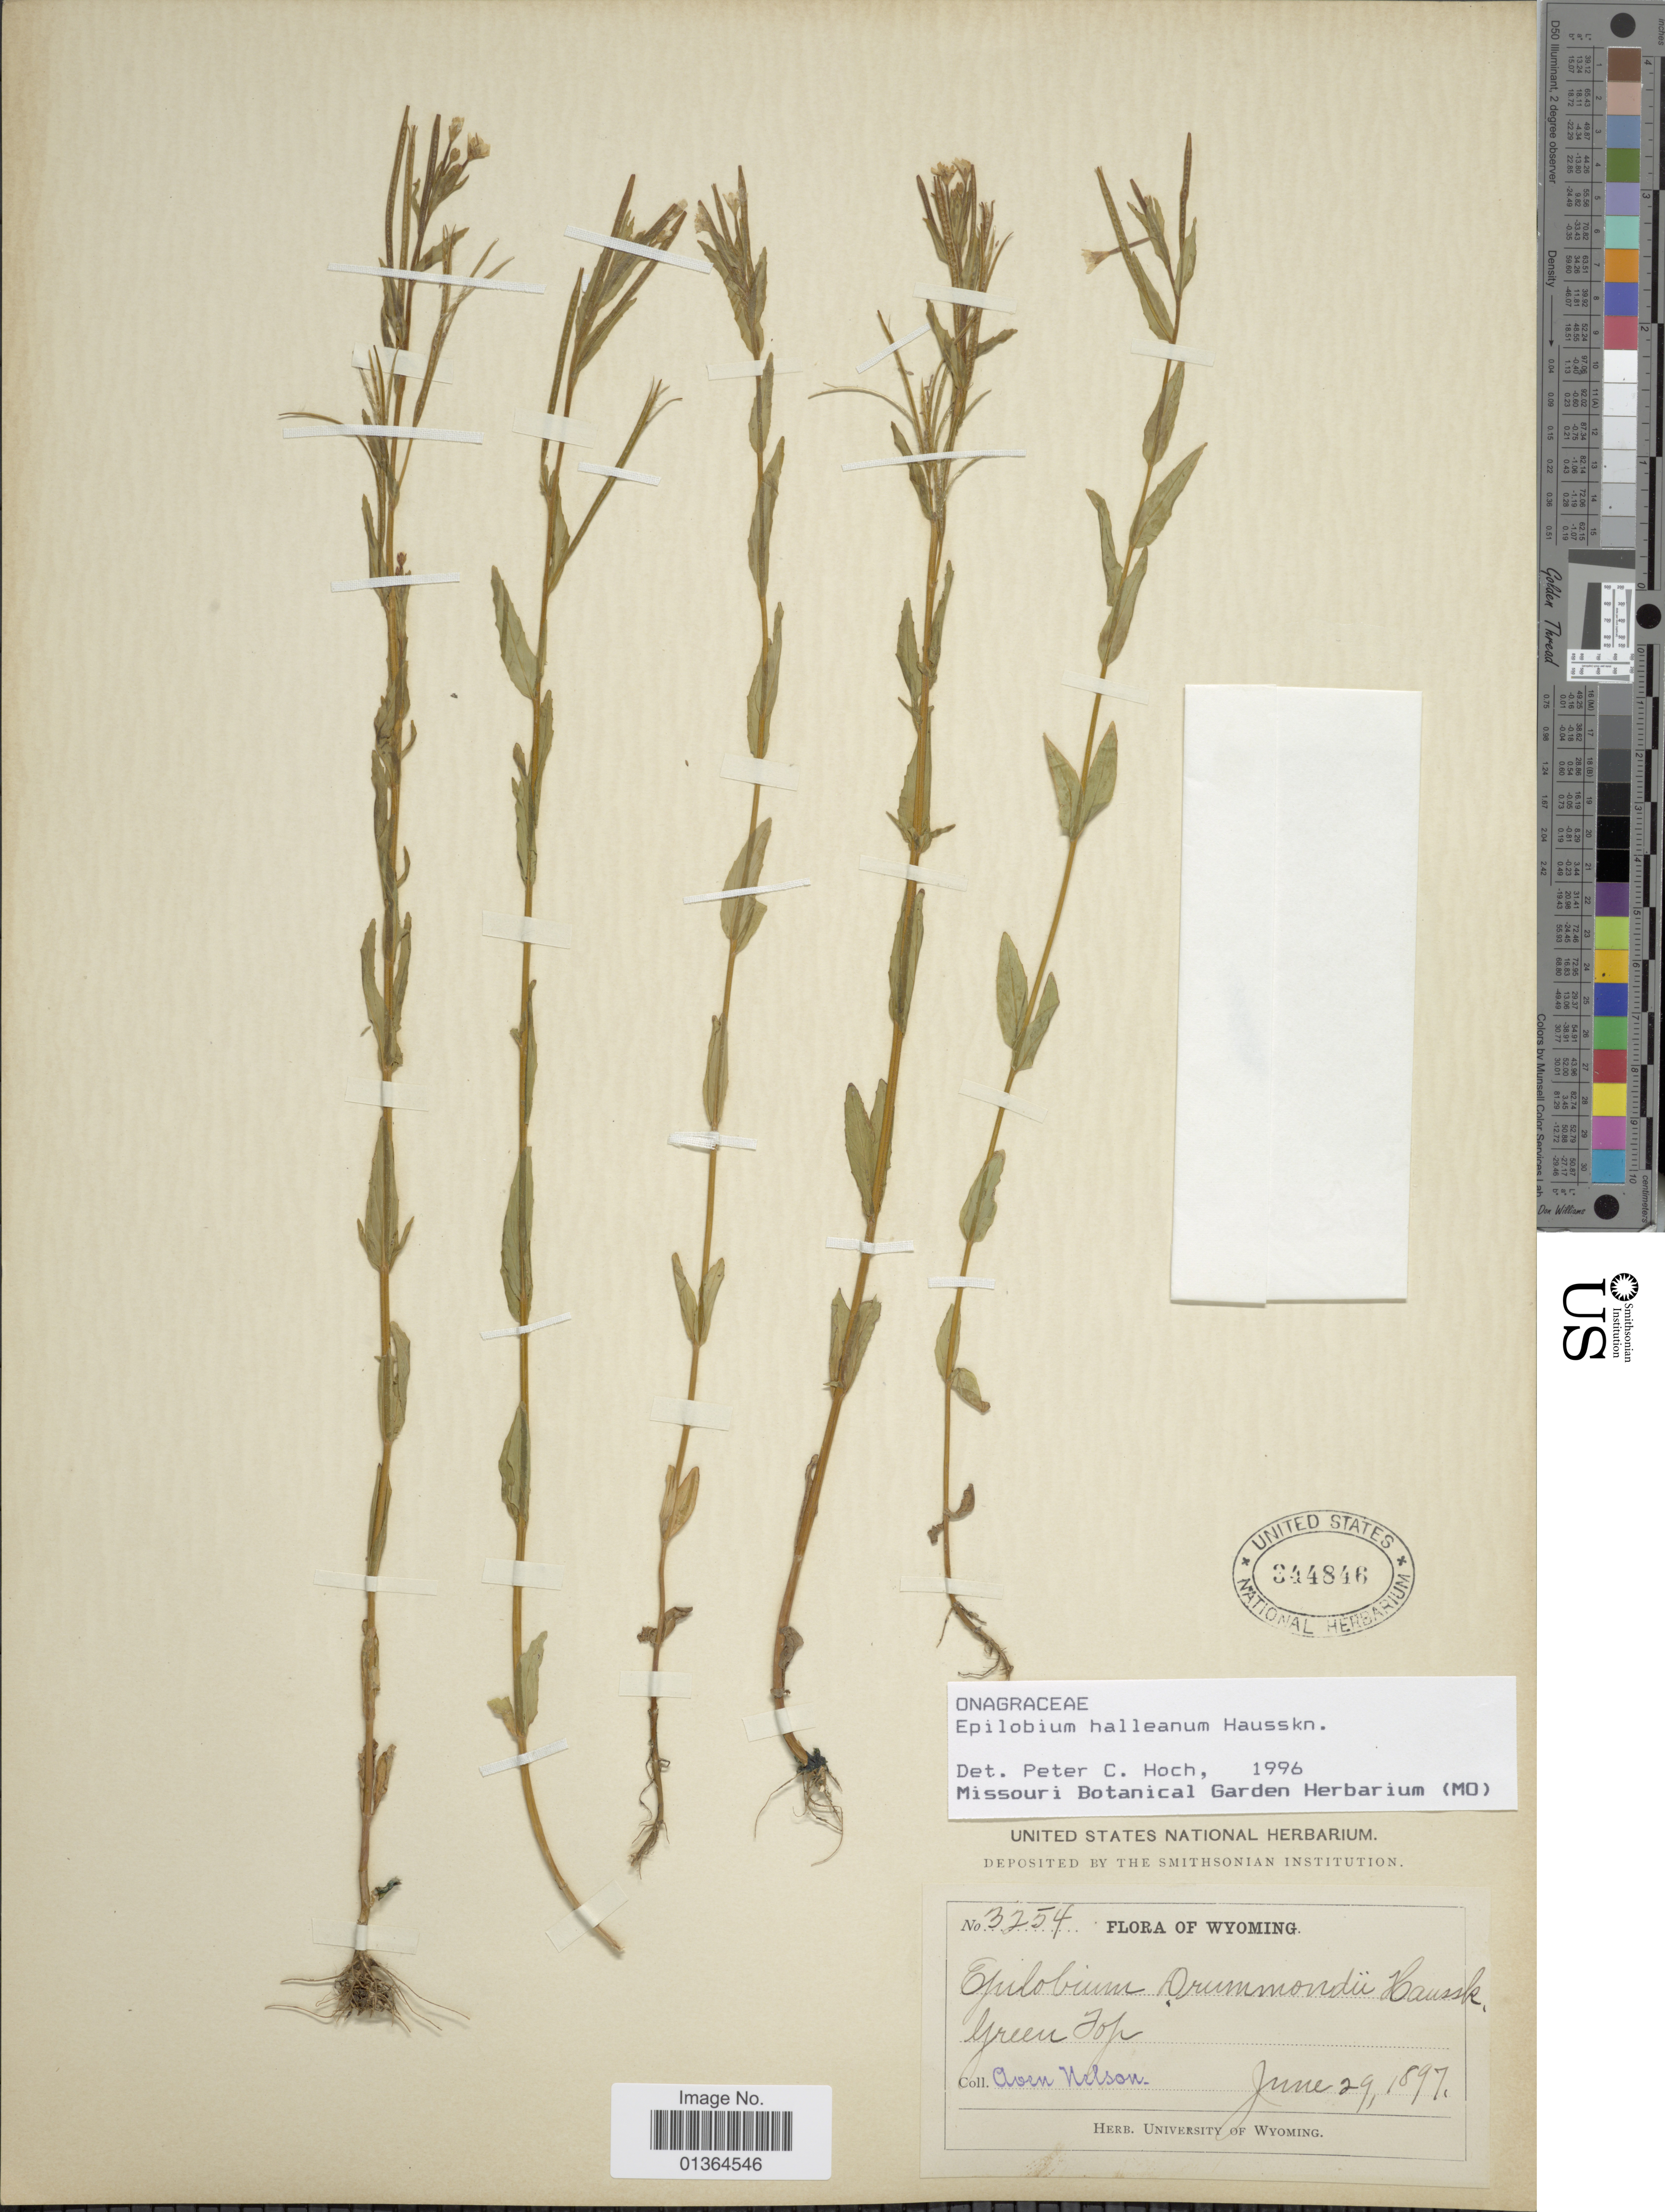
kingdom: Plantae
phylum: Tracheophyta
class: Magnoliopsida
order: Myrtales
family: Onagraceae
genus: Epilobium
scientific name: Epilobium hallianum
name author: Hausskn.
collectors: A. Nelson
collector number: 3254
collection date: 1897-06-29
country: United States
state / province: Wyoming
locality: Green Top.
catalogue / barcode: US 344846